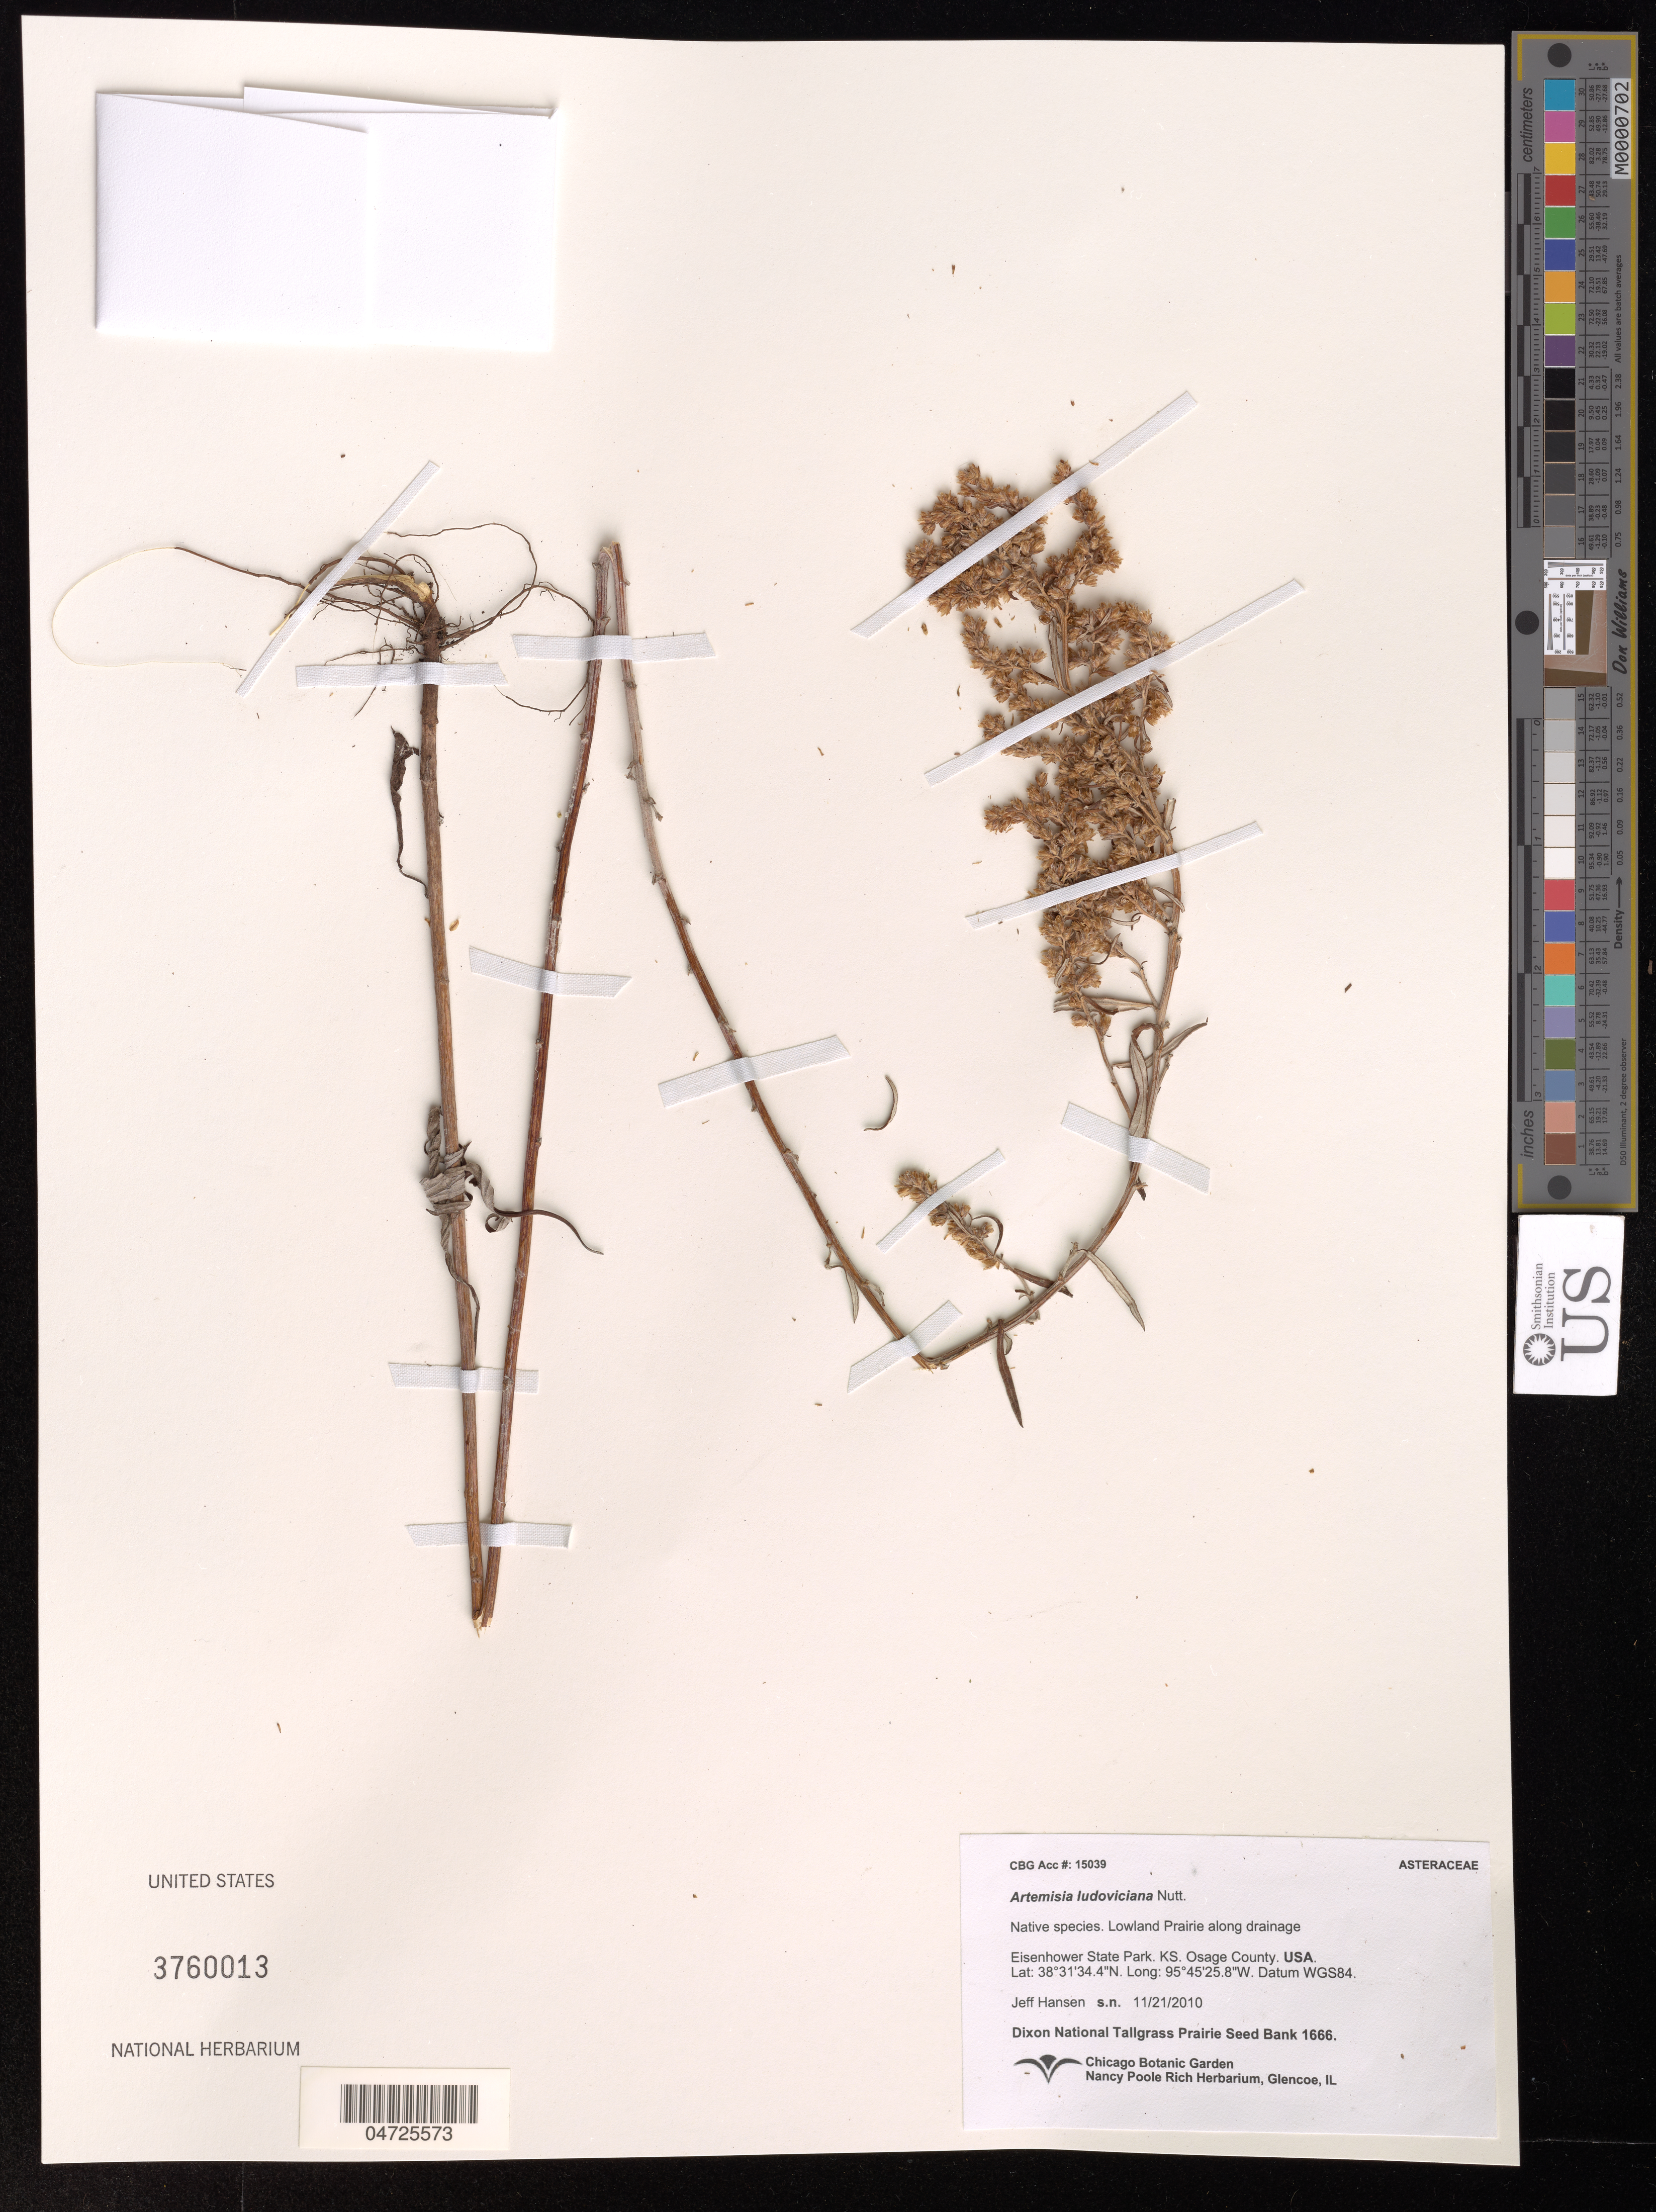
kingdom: Plantae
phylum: Tracheophyta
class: Magnoliopsida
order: Asterales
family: Asteraceae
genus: Artemisia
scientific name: Artemisia ludoviciana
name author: Nutt.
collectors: J. Hansen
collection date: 2010-11-21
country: United States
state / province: Kansas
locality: Eisenhower State Park. Osage County. Datum WGS84.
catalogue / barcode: US 3760013